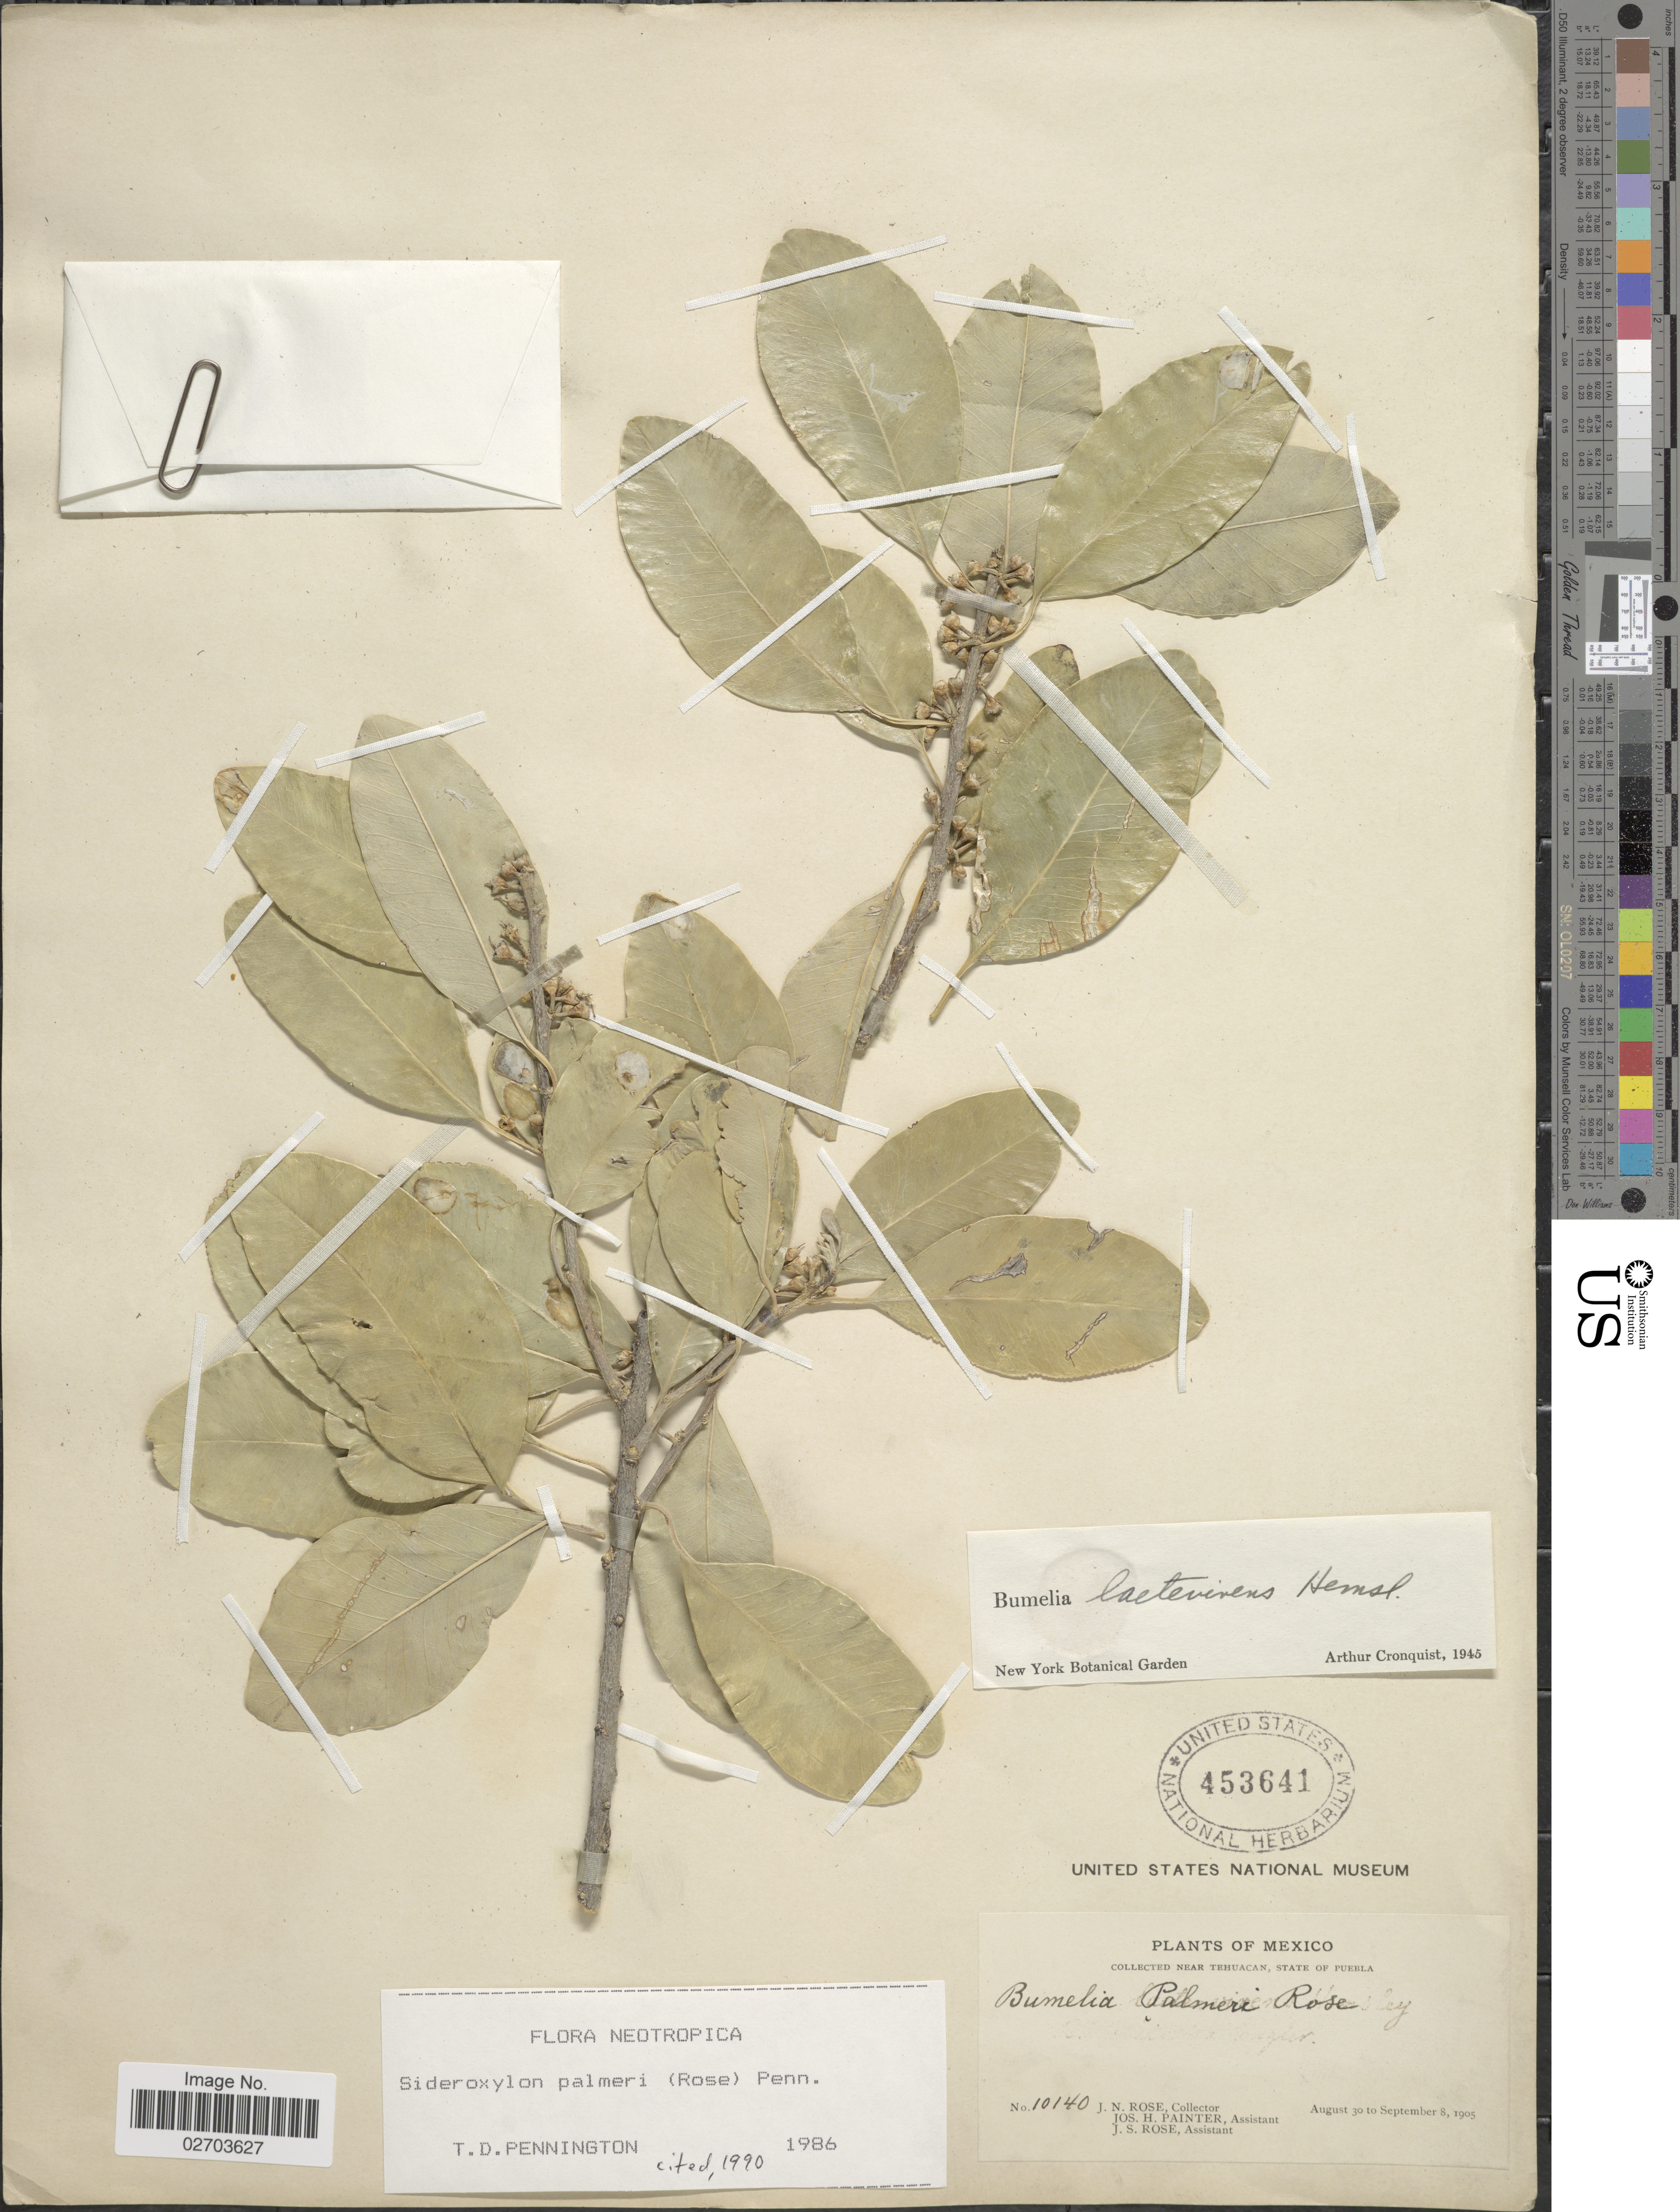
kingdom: Plantae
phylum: Tracheophyta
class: Magnoliopsida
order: Ericales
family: Sapotaceae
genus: Sideroxylon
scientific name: Sideroxylon palmeri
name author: (Rose) T.D. Penn.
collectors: J. N. Rose, J. H. Painter & J. S. Rose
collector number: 10140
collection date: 1905-08-30/1905-09-08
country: Mexico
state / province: Puebla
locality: Near Tehuacan.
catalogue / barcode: US 453641